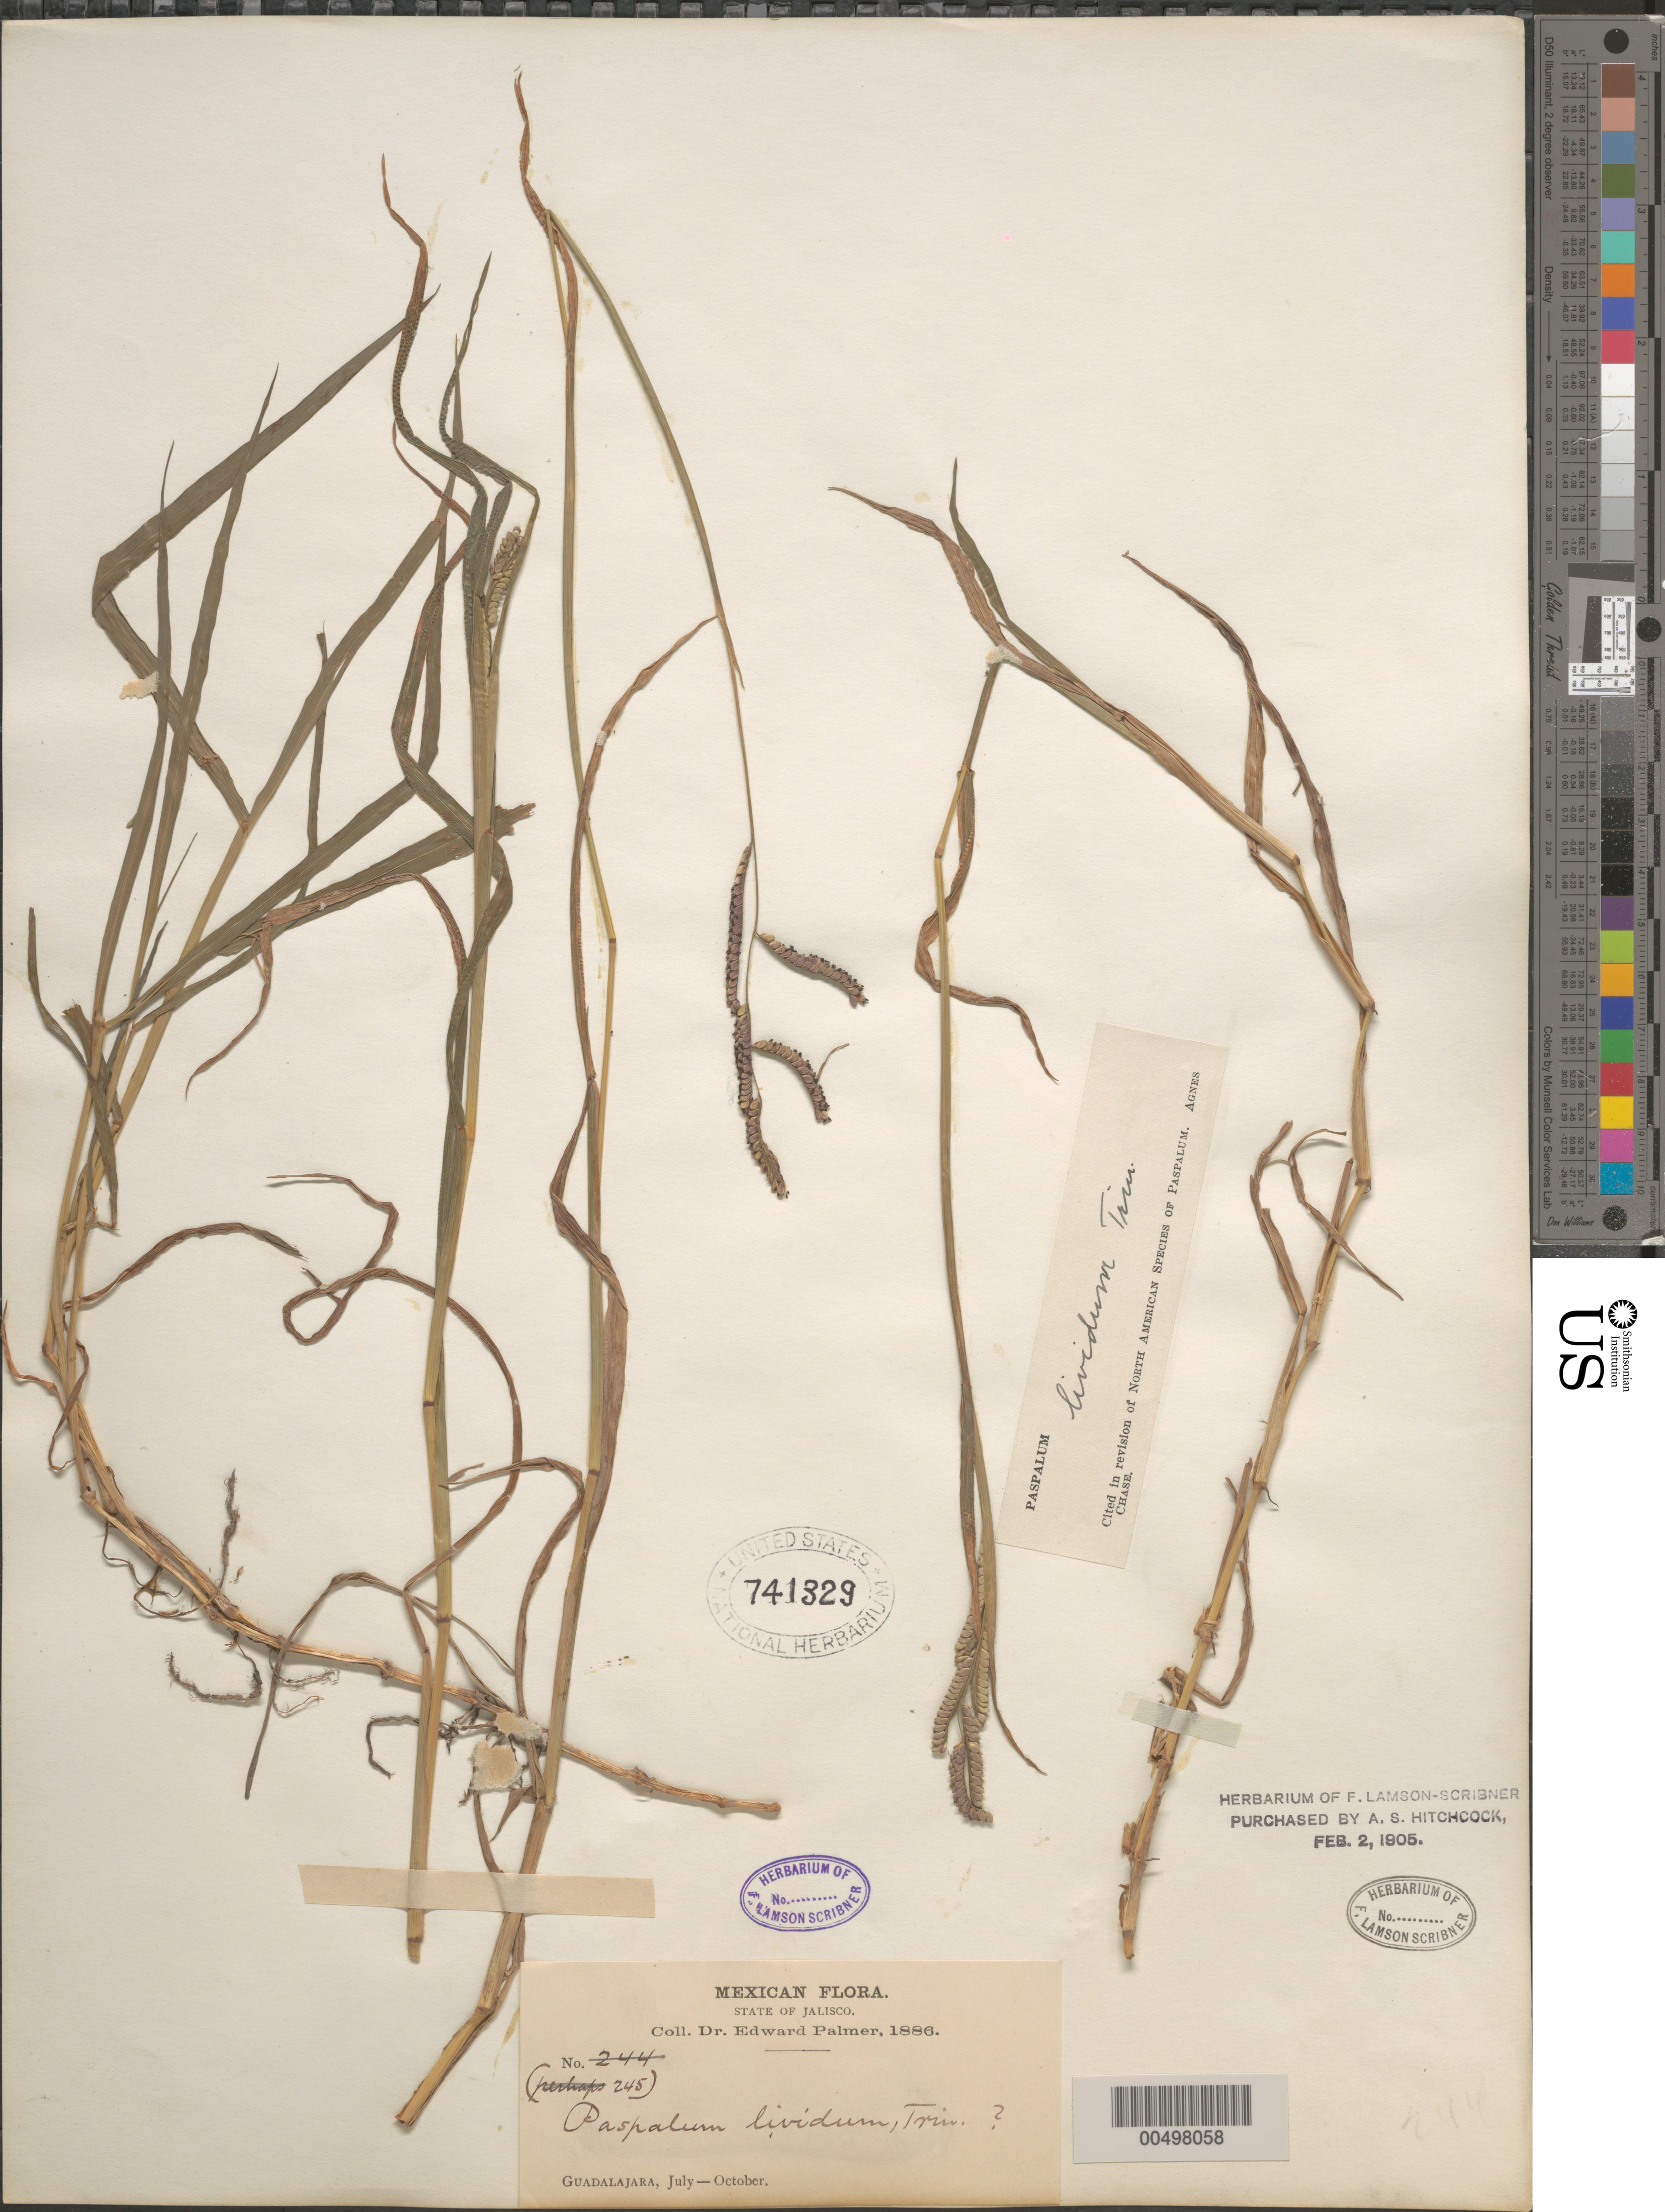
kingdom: Plantae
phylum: Tracheophyta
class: Liliopsida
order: Poales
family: Poaceae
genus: Paspalum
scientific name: Paspalum lividum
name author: Trin. in Schltdl.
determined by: Chase, [M.] Agnes, (US)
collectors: E. Palmer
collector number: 245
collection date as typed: Jul 1886 to Oct 1886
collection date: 1886-07/1886-10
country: Mexico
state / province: Jalisco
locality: Guadalajara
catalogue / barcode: US 741329